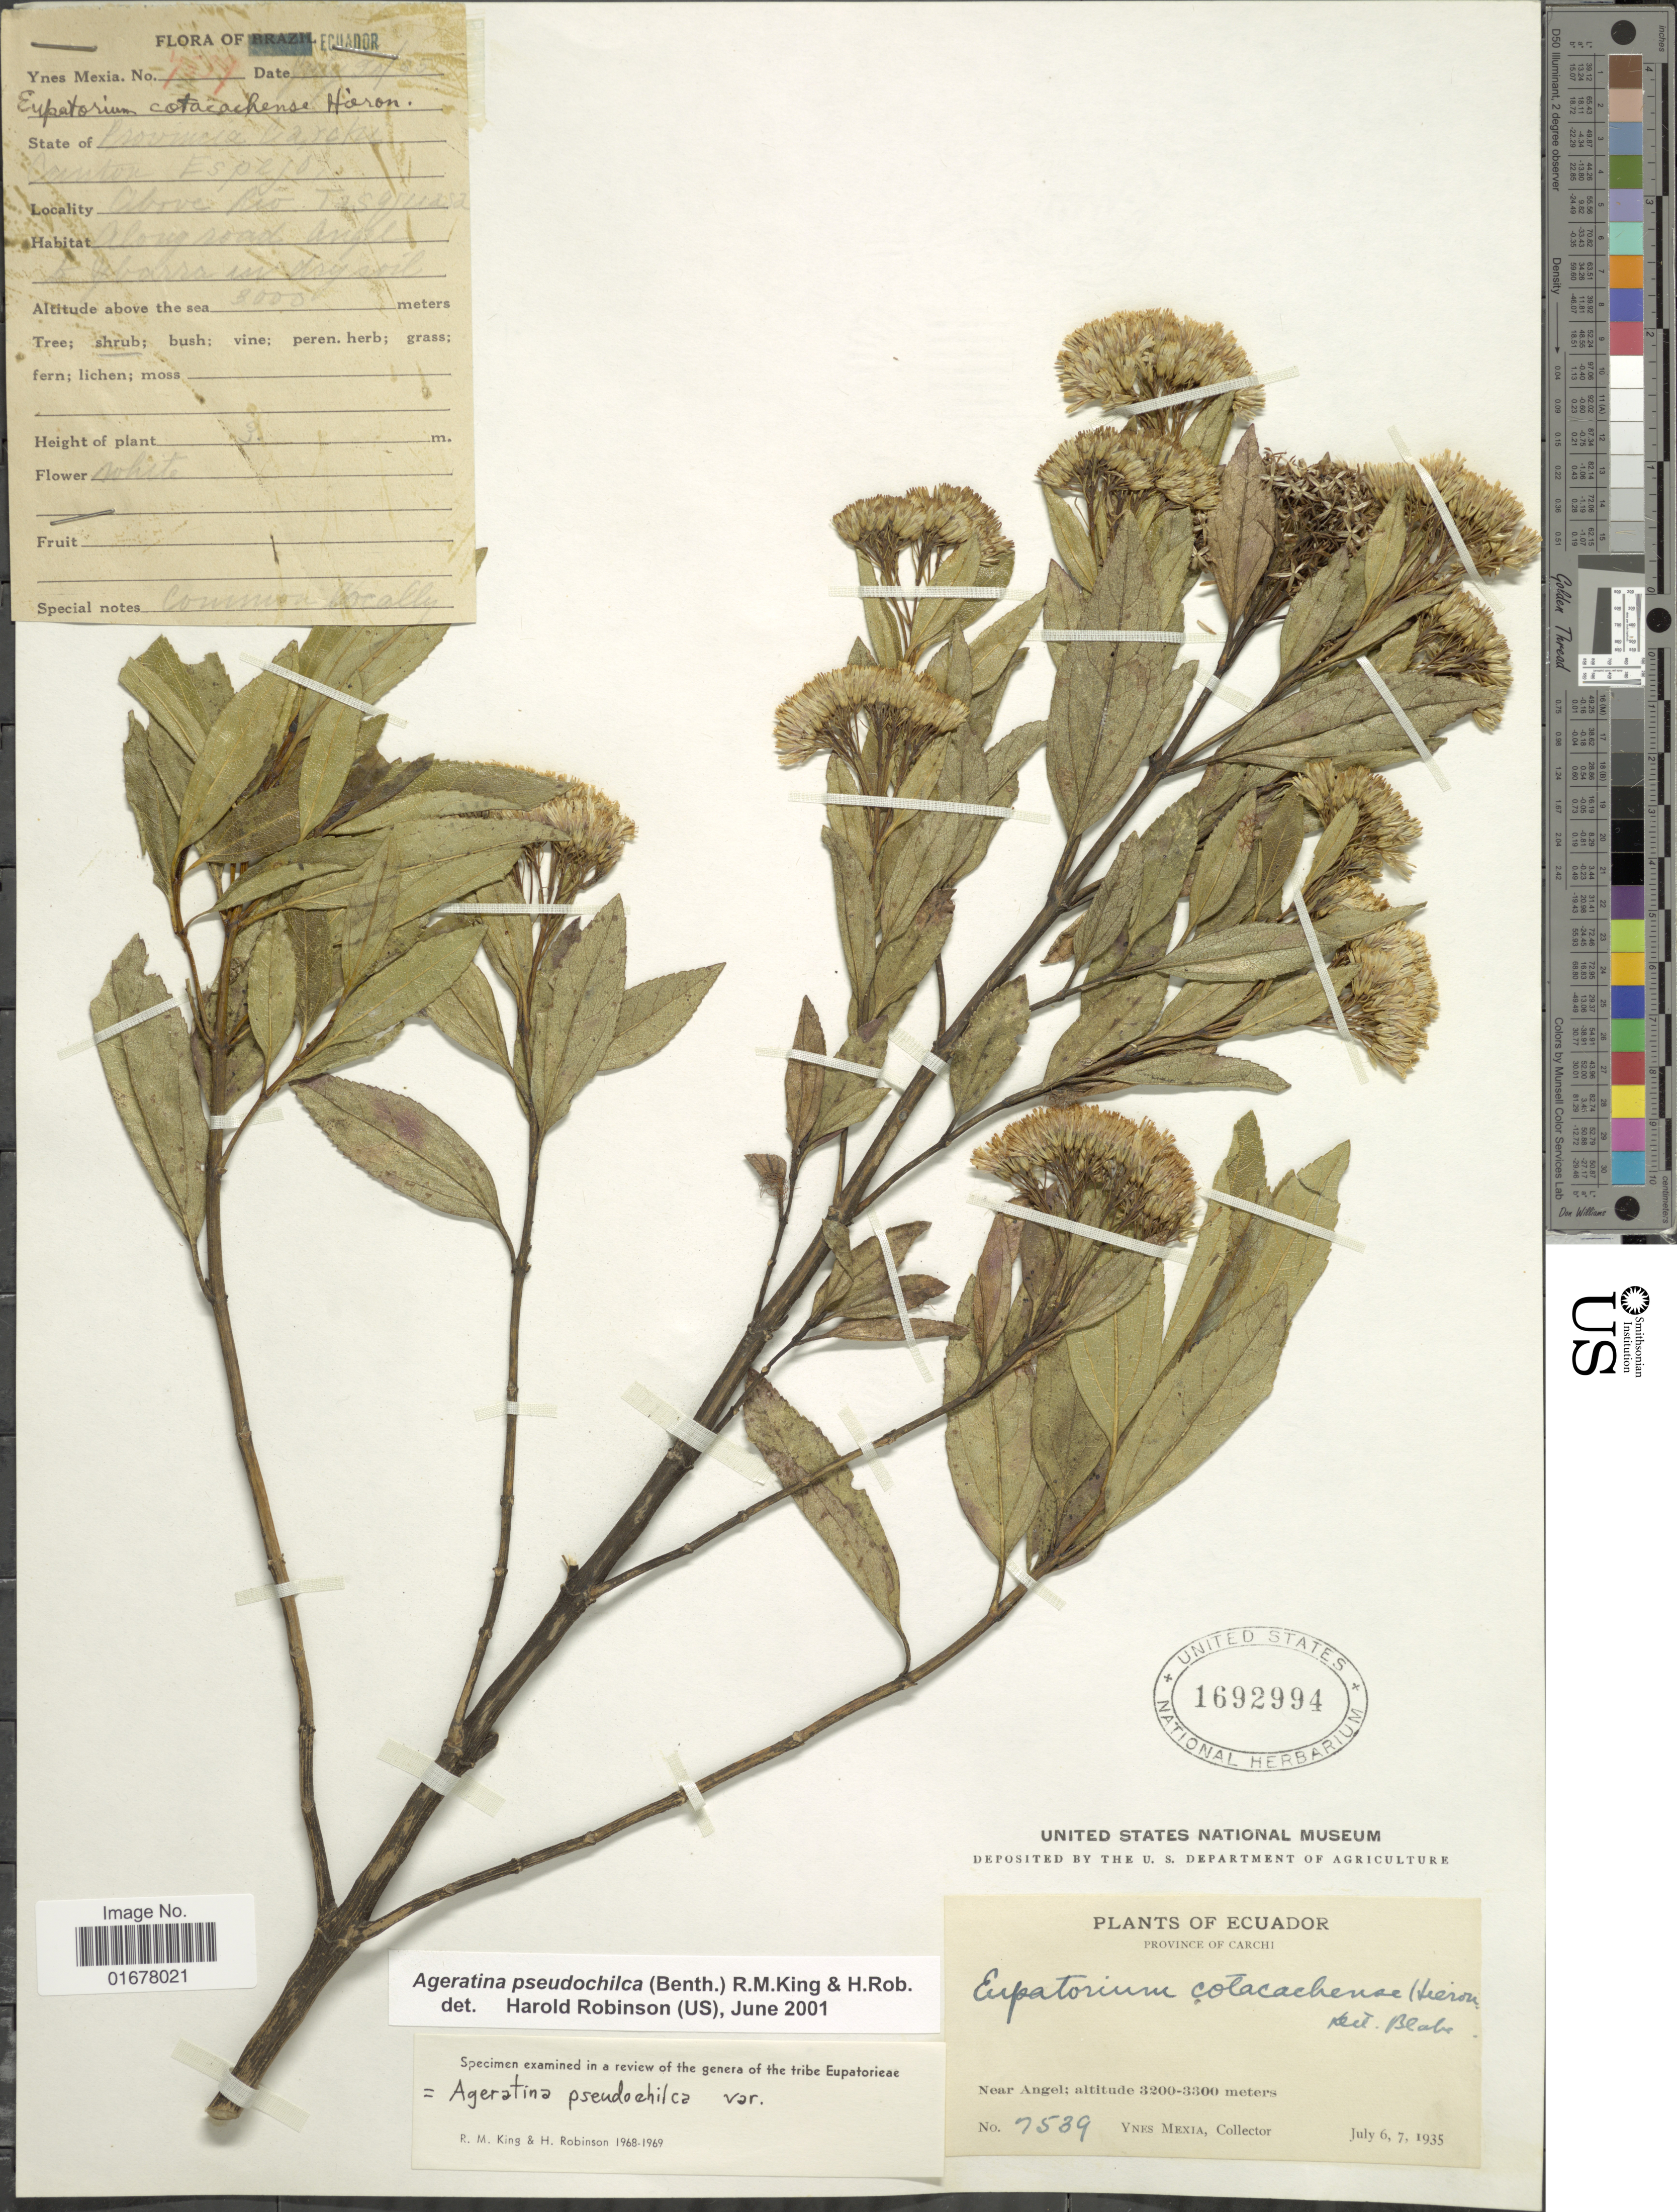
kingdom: Plantae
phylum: Tracheophyta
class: Magnoliopsida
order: Asterales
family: Asteraceae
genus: Ageratina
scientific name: Ageratina pseudochilca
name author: (Benth.) R.M. King & H. Rob.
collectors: Y. Mexia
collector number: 7539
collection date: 1935-07-06/1935-07-07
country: Ecuador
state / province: Carchi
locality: Province of Carchi, Near Angel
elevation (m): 3200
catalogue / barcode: US 1692994